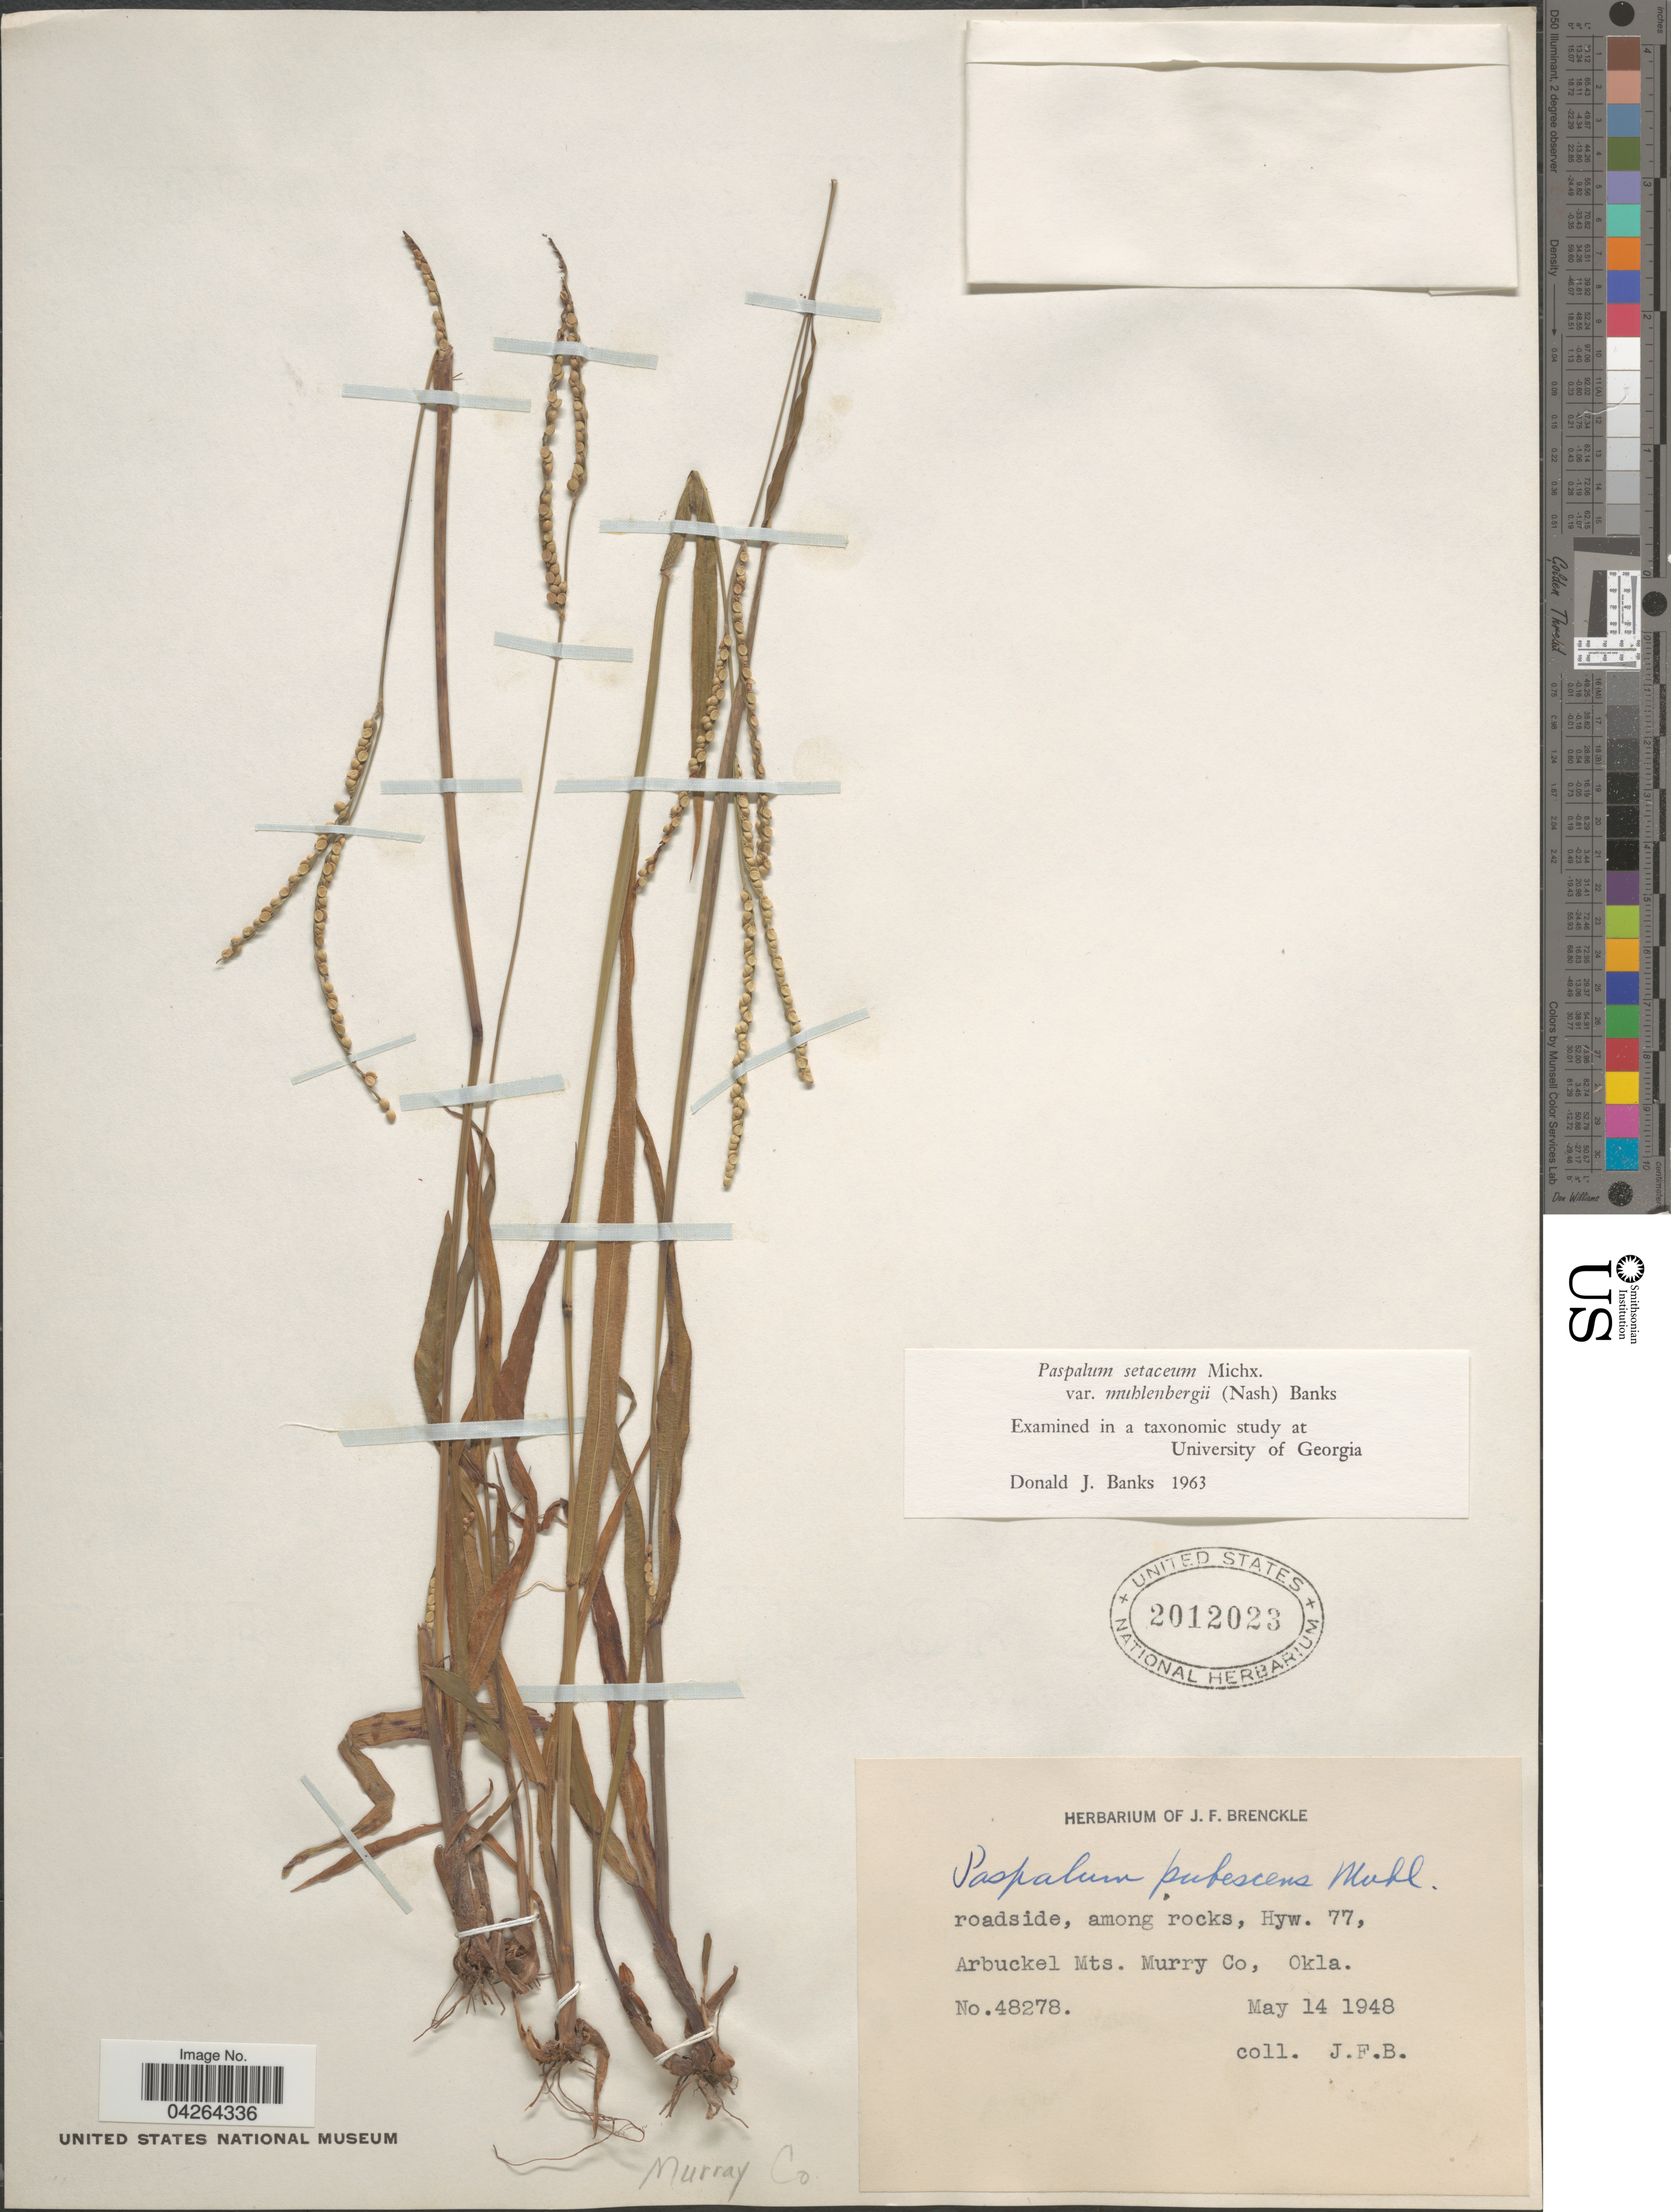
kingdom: Plantae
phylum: Tracheophyta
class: Liliopsida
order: Poales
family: Poaceae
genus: Paspalum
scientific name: Paspalum setaceum var. muhlenbergii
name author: (Nash) D.J. Banks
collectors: J. Brenckle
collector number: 48278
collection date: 1948-05-14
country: United States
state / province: Oklahoma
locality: Roadside, among rocks, Hyw. 77, Arbuckel Mts. Murry Co.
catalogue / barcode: US 2012023